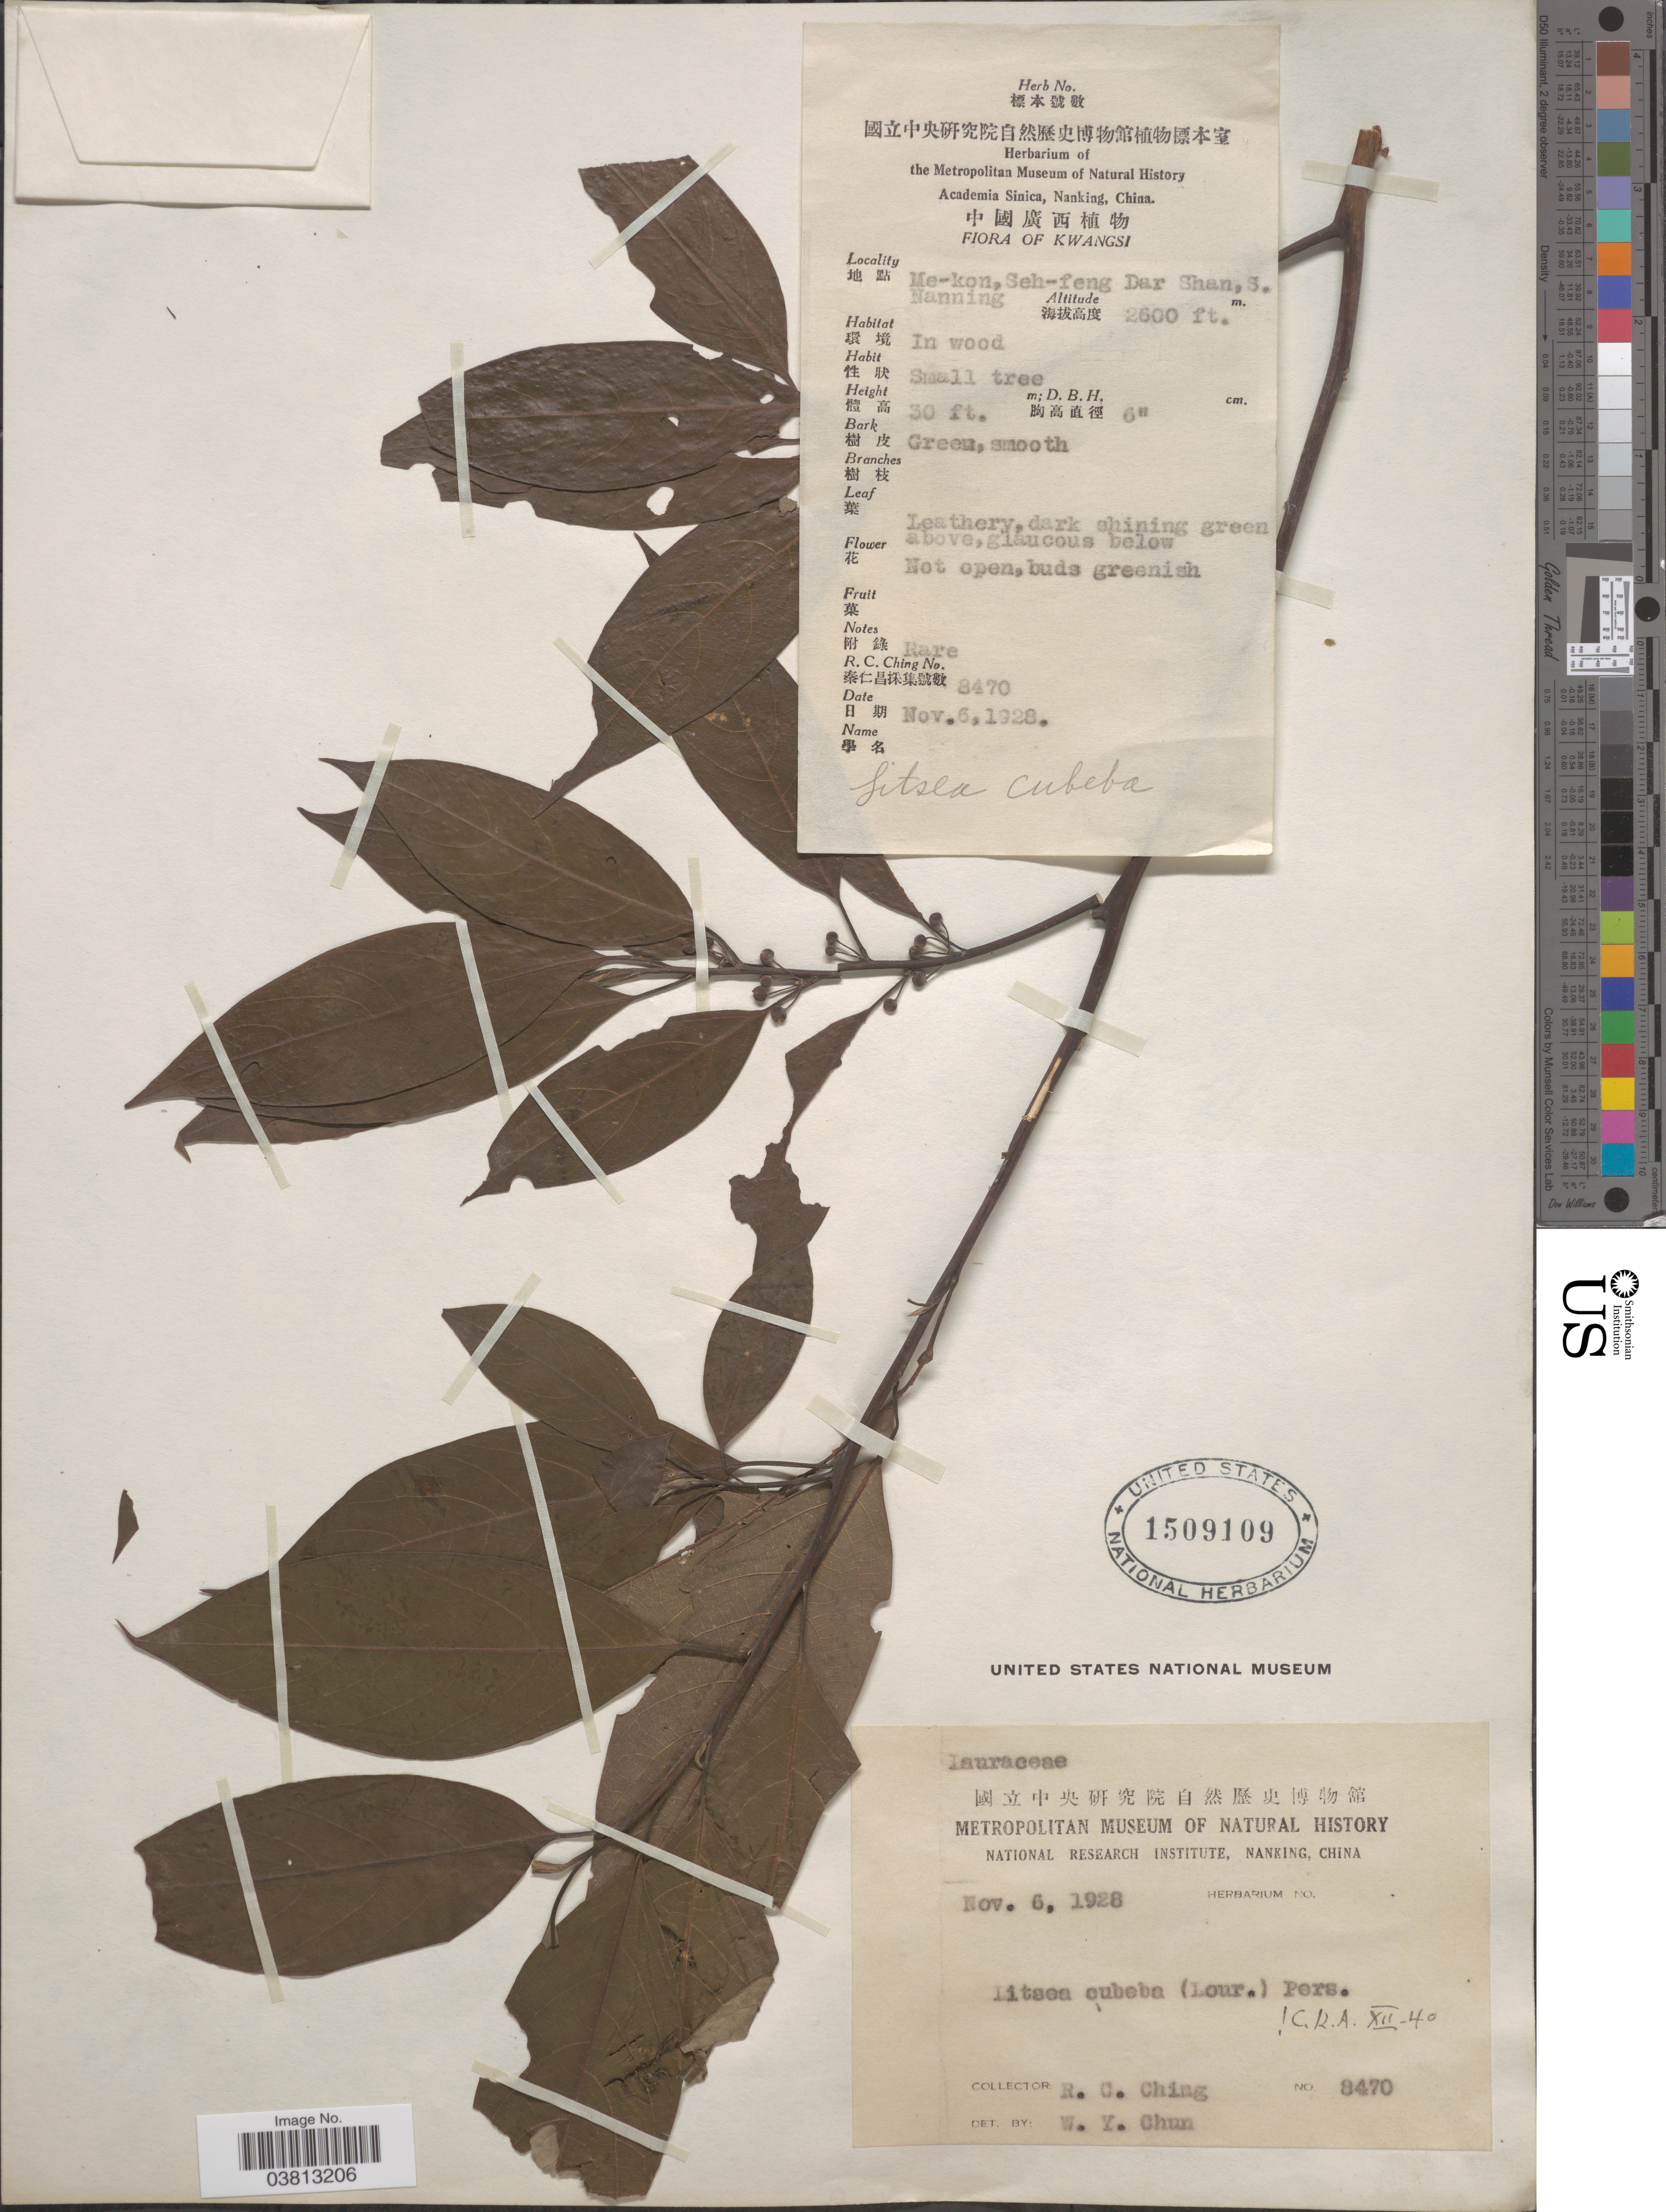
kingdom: Plantae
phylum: Tracheophyta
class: Magnoliopsida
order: Laurales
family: Lauraceae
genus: Litsea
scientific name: Litsea cubeba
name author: (Lour.) Pers.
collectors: R. C. Ching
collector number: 8470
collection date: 1928-11-06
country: China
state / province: Guangxi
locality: Kwangsi. Me-kon,Seh-feng Dar Shan, S. Nanning.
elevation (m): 792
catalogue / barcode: US 1509109